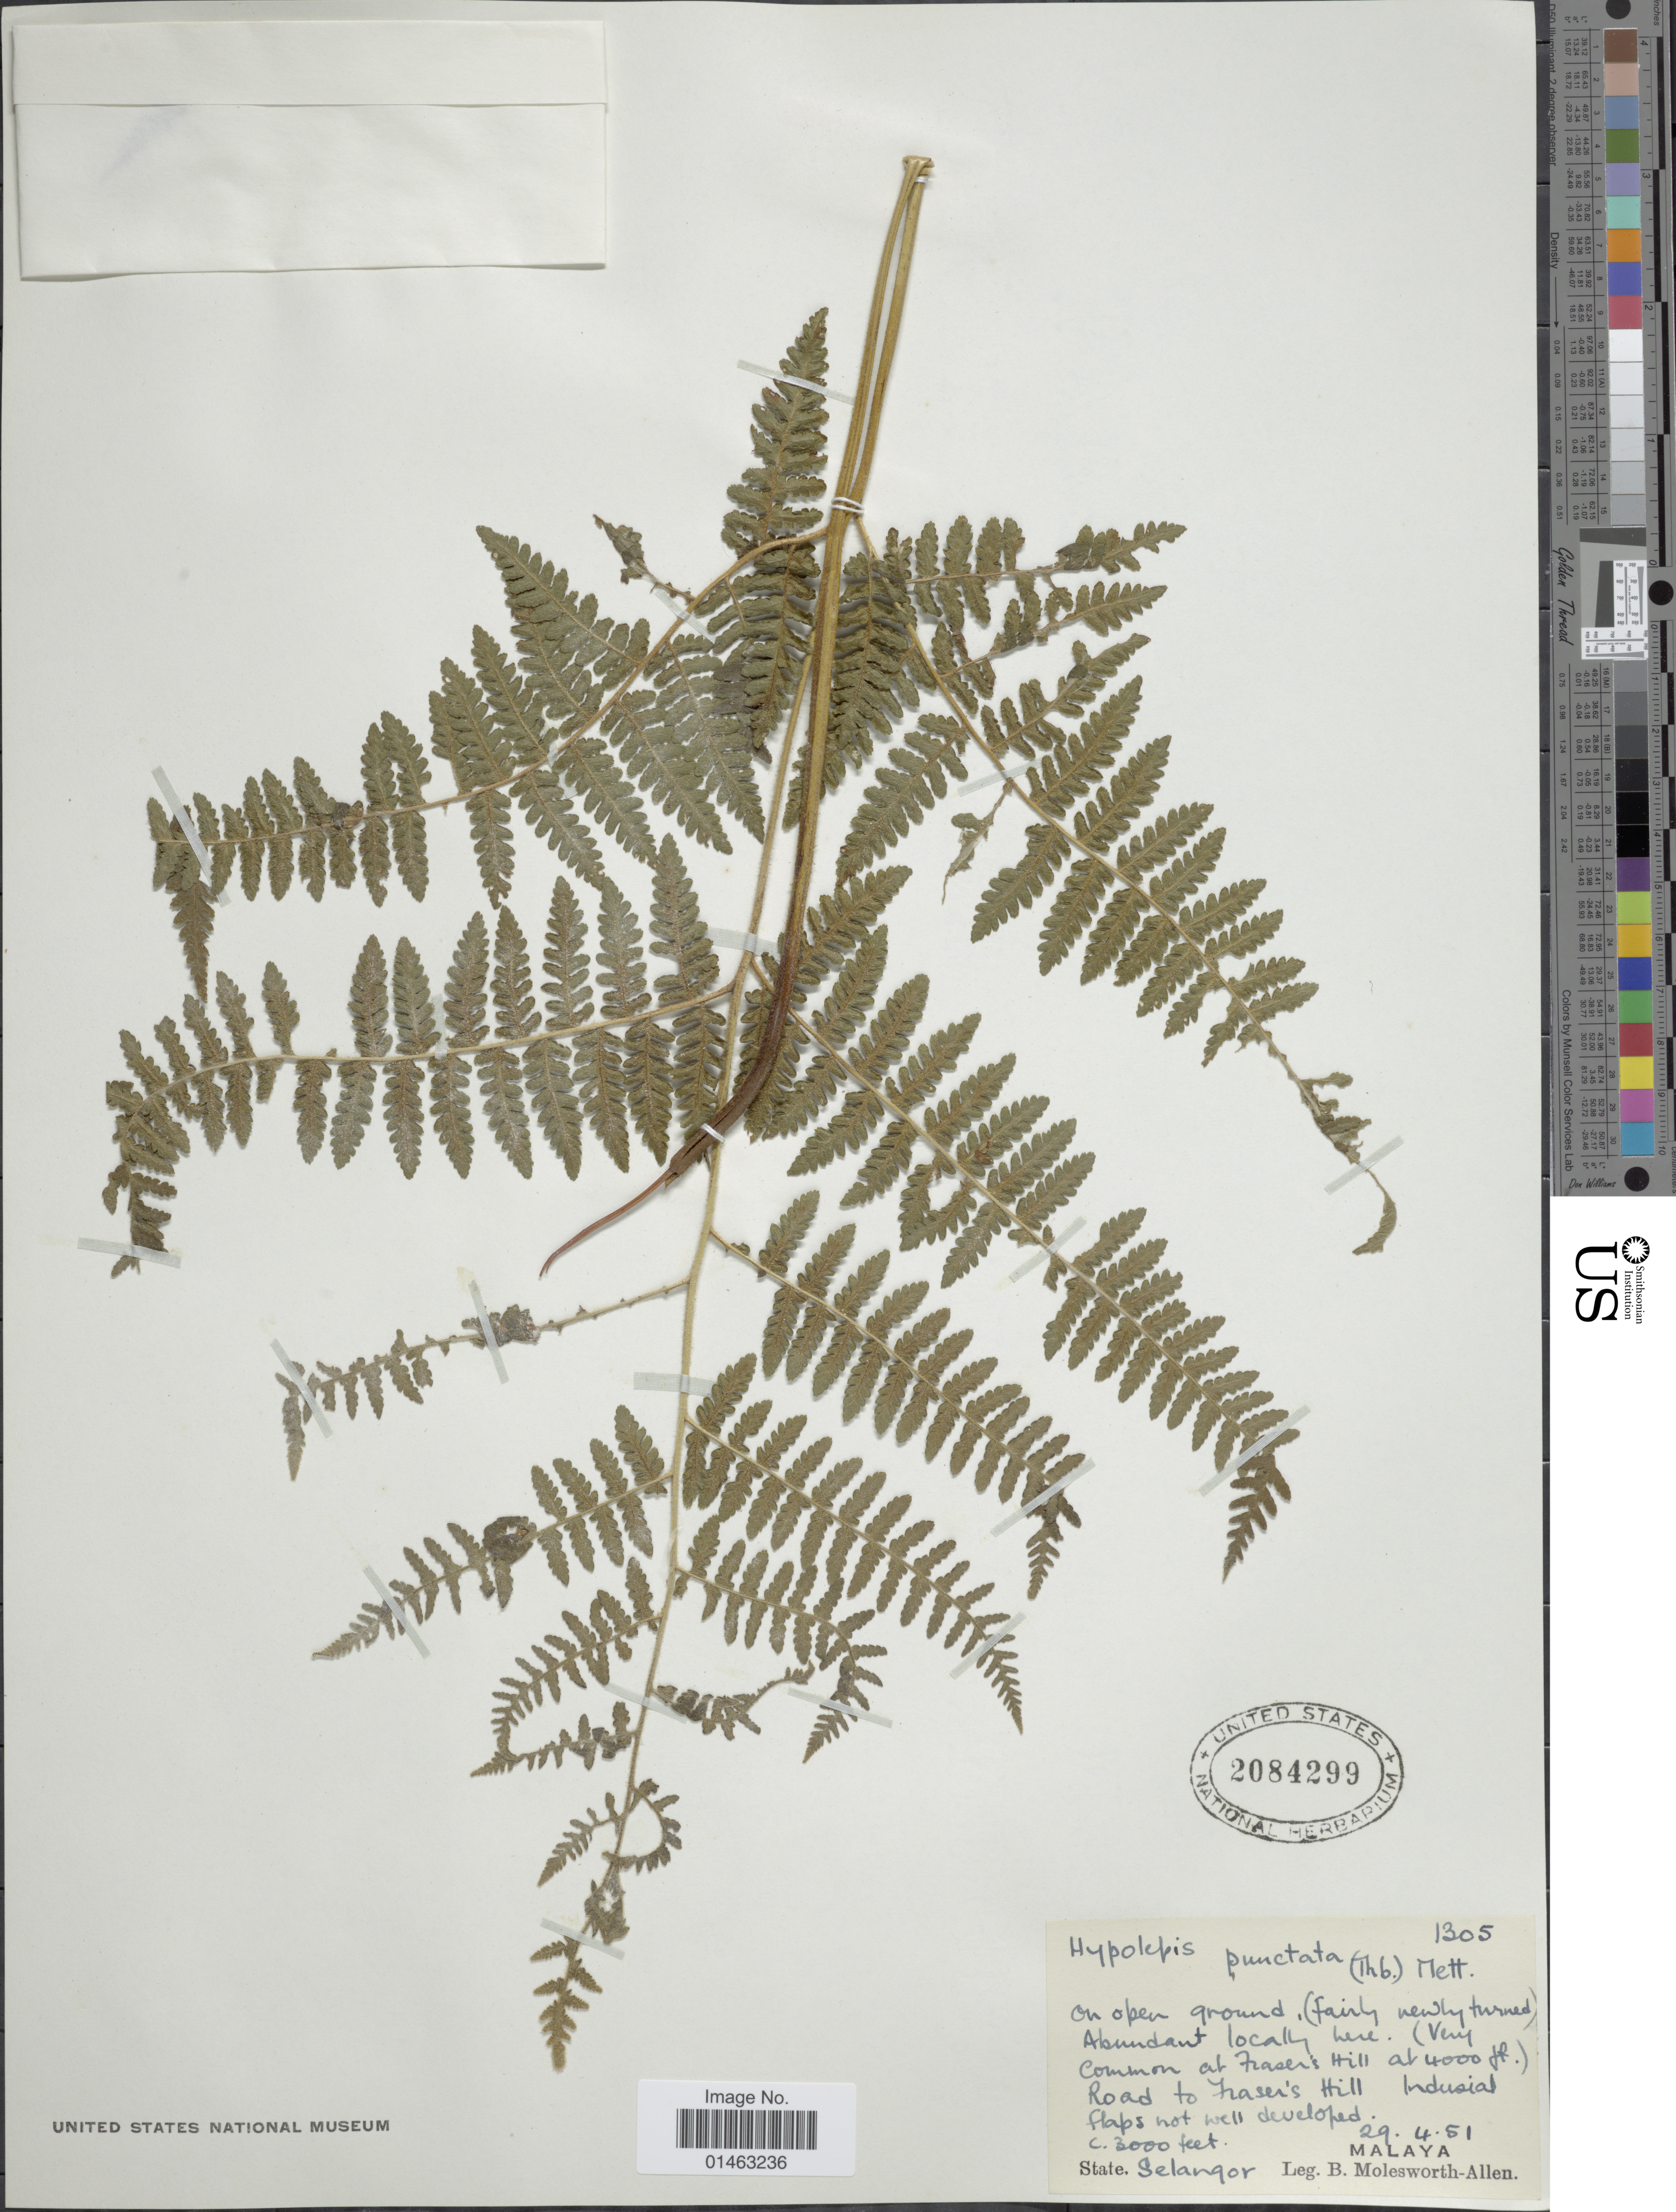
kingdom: Plantae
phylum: Tracheophyta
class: Polypodiopsida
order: Polypodiales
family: Dennstaedtiaceae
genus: Hypolepis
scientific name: Hypolepis punctata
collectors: B. E. G. Molesworth-Allen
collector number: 1305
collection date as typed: Transcribed d/m/y: 29/4/51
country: Malaysia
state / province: Selangor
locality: Very common at Fraser's Hill. Road to Fraser's Hill.Malaya.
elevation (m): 914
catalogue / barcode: US 2084299